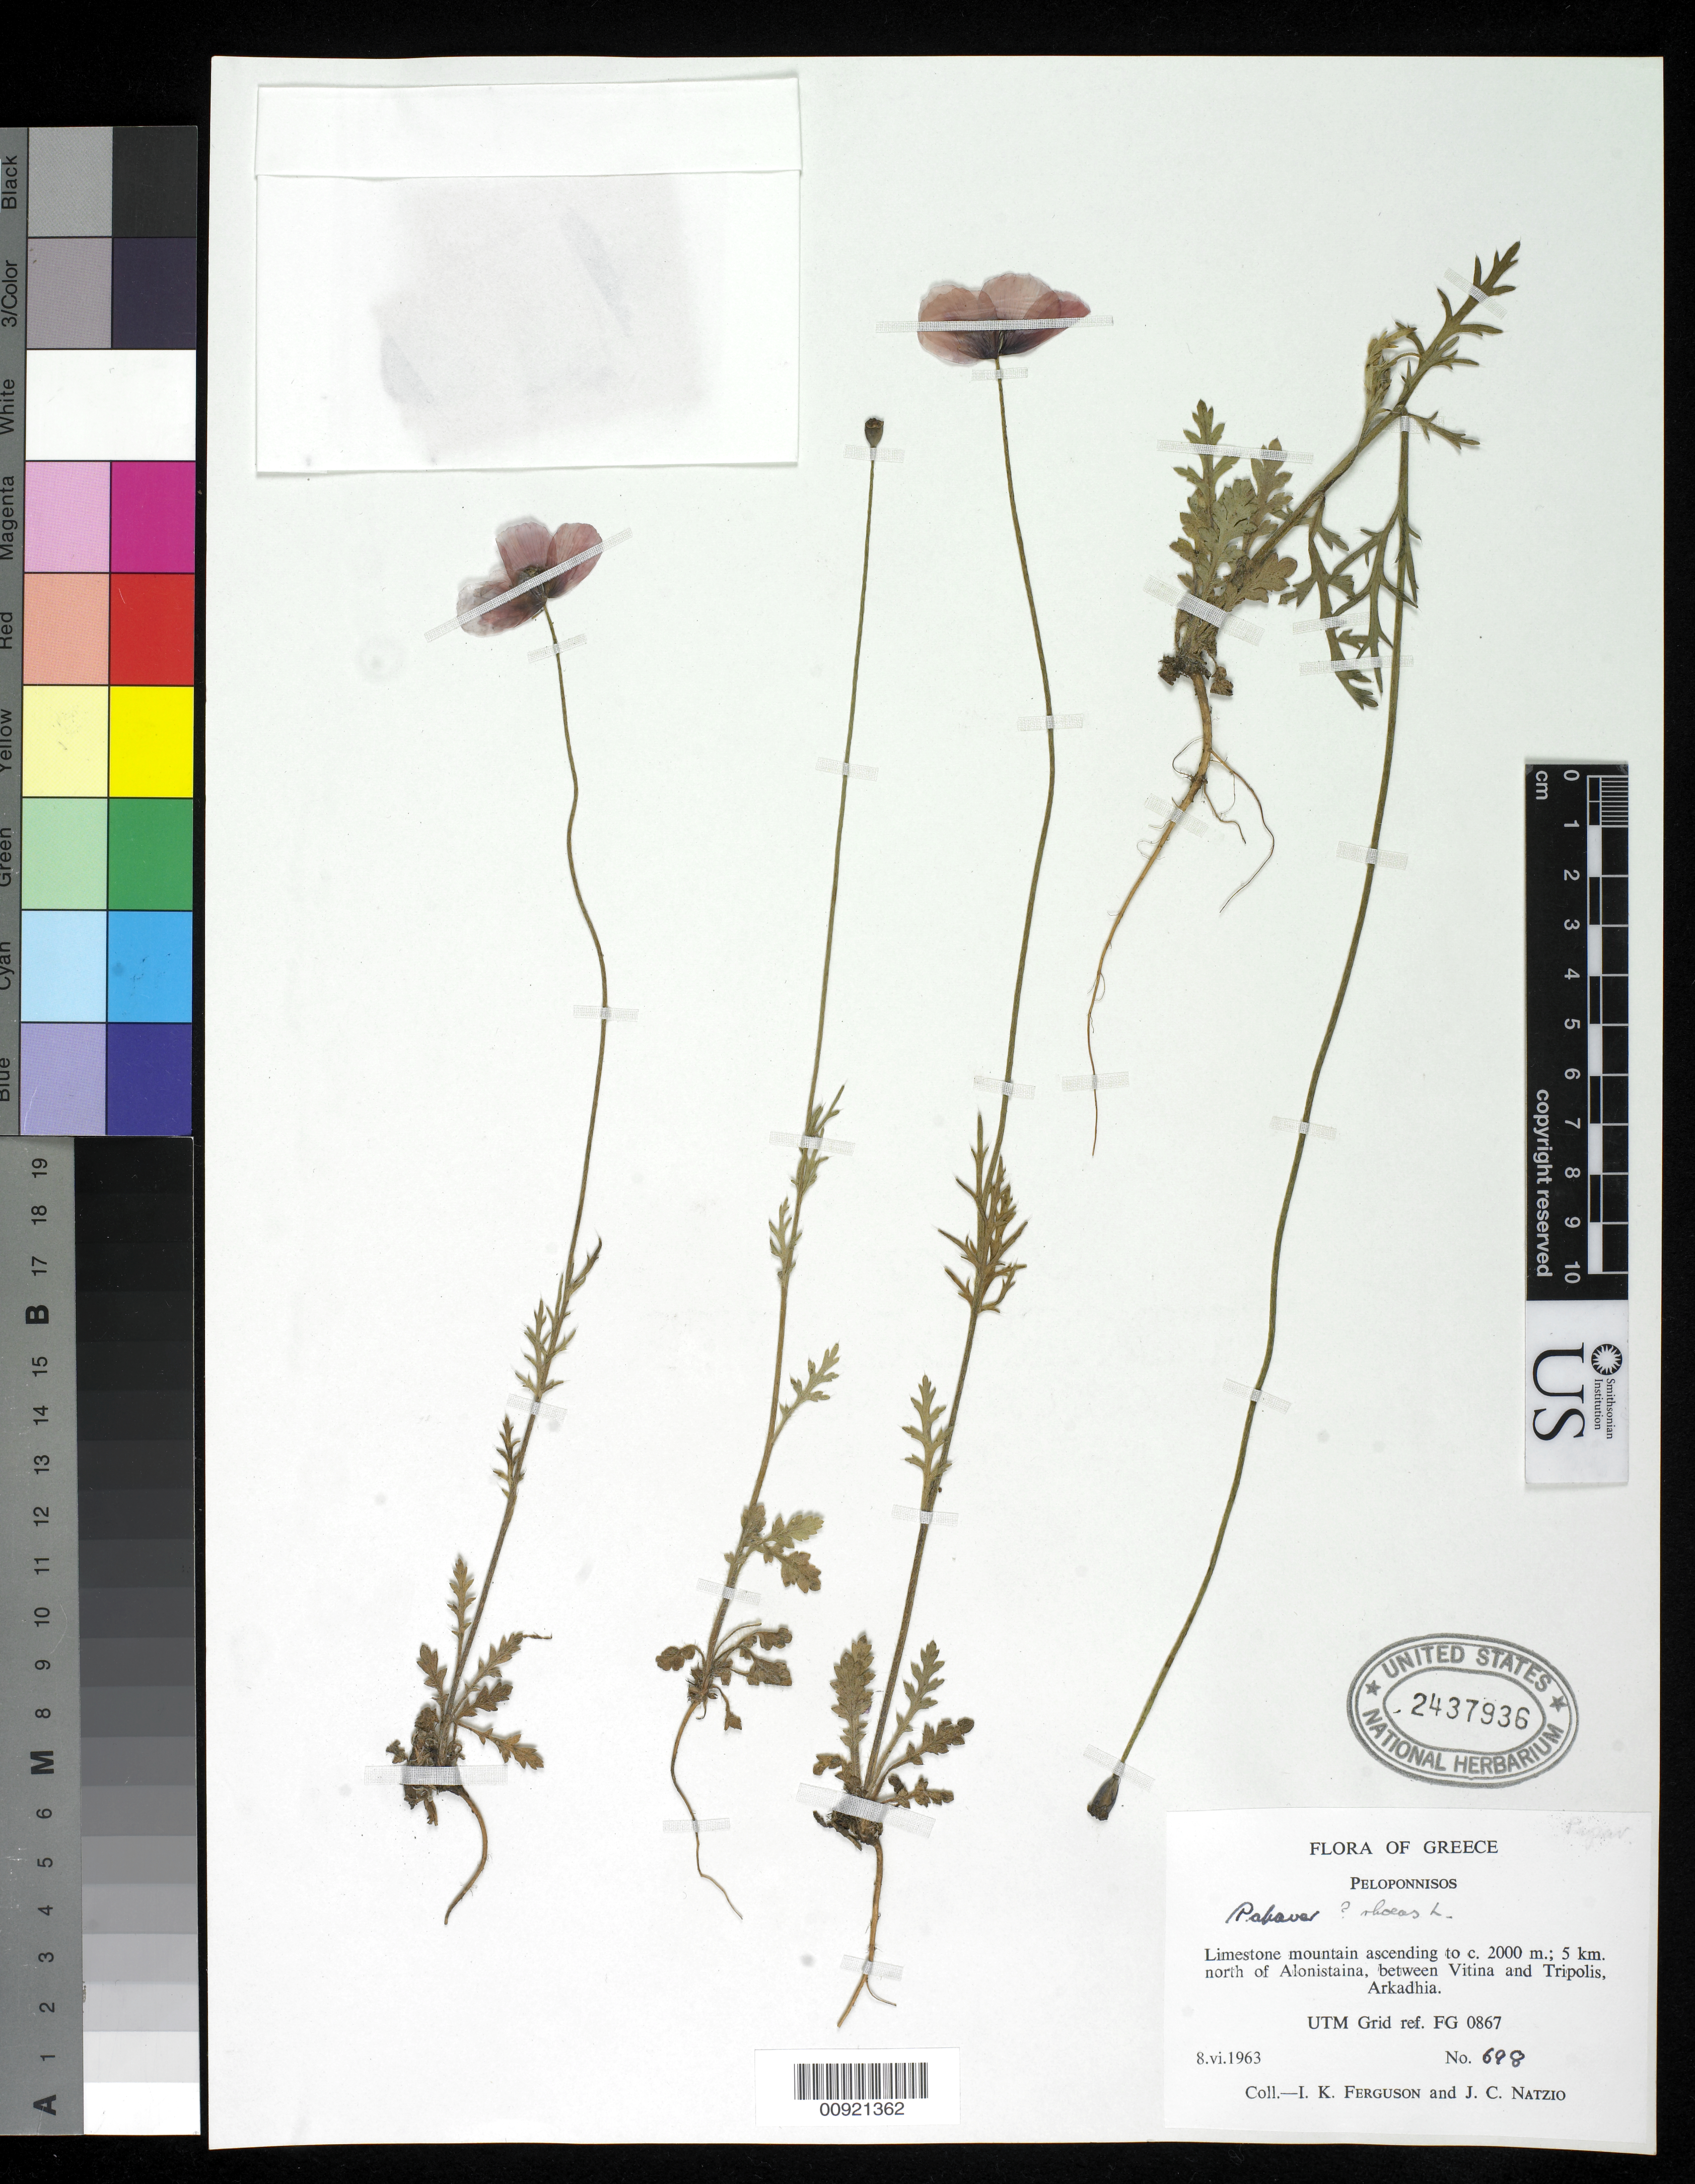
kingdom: Plantae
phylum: Tracheophyta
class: Magnoliopsida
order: Ranunculales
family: Papaveraceae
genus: Papaver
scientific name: Papaver rhoeas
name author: L.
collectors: I. K. Ferguson & J. Natzio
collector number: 698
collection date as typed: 08 Jun 1963 or 06 Aug 1963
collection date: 1963-06-08 or 1963-08-06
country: Greece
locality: Peloponnisos: Limeestone mountain ascending to c. 200m.; 5 km. north of Alonistaina, between Vitina and Tripolis Arkadhia. UTM Grid ref. FG 0867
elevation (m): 2000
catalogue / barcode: US 2437936